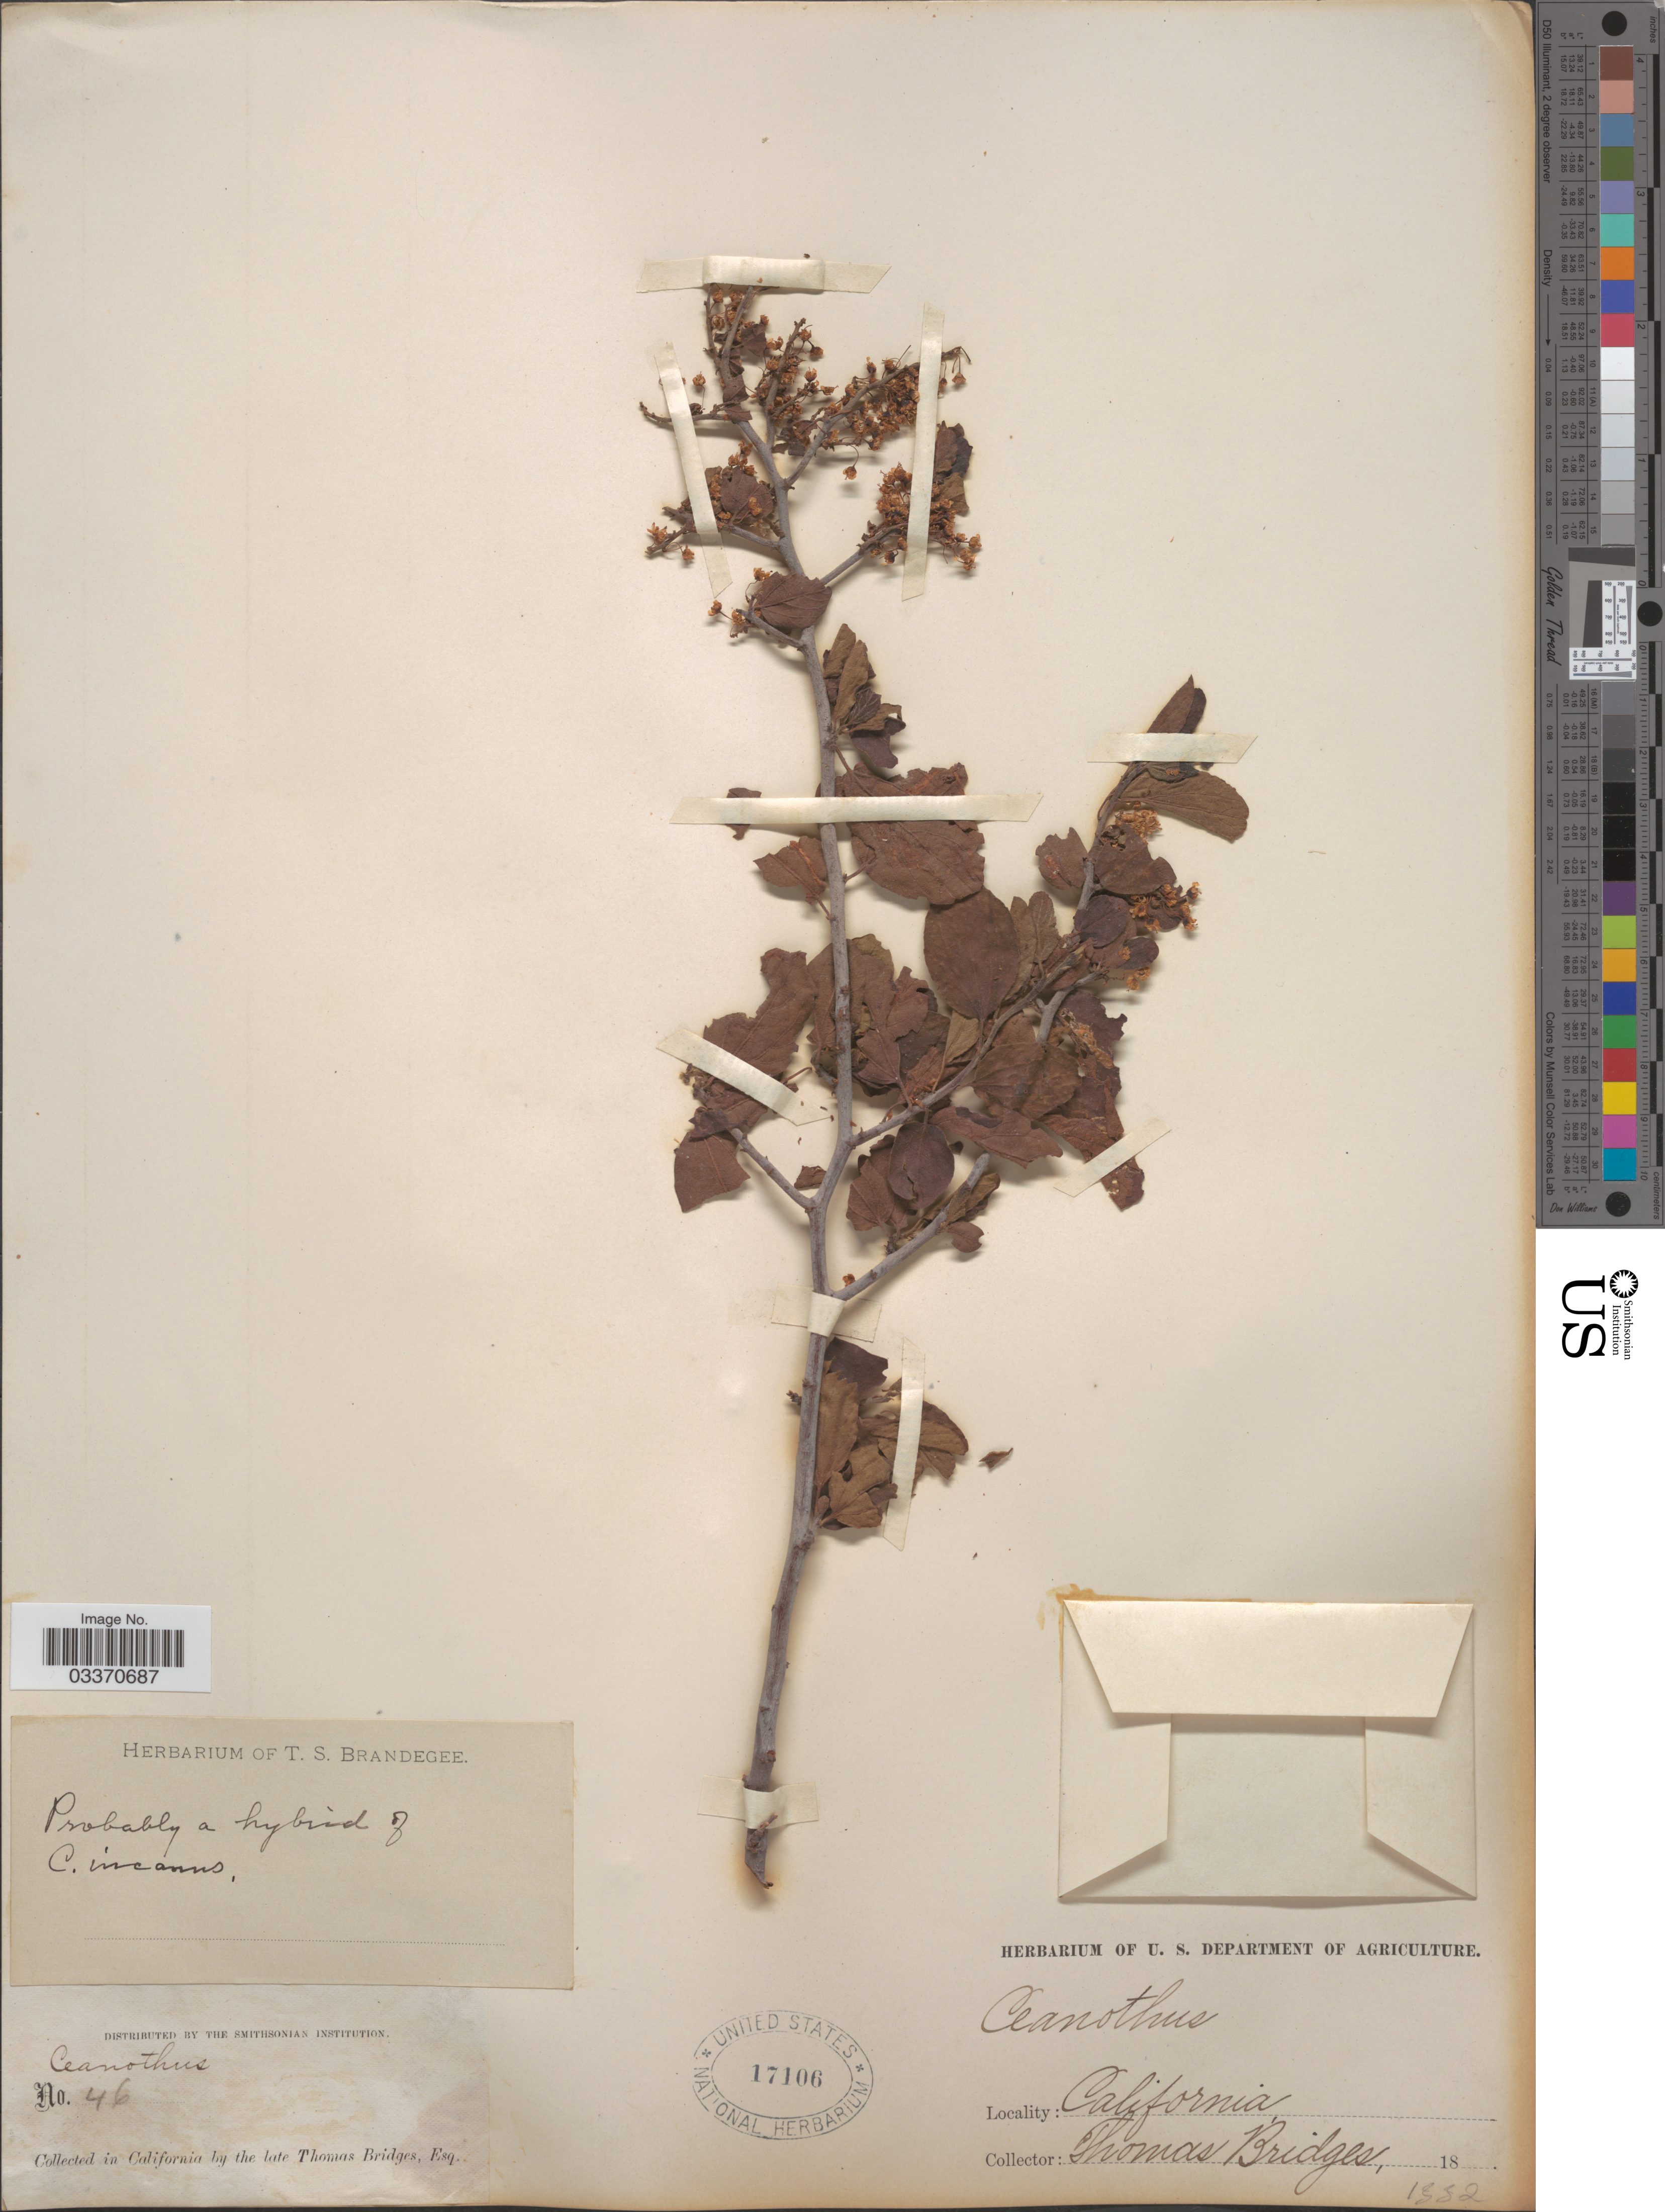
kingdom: Plantae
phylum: Tracheophyta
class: Magnoliopsida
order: Rosales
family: Rhamnaceae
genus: Ceanothus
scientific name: Ceanothus incanus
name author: Torr. & A. Gray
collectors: T. Bridges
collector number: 46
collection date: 1882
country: United States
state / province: California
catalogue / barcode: US 17106